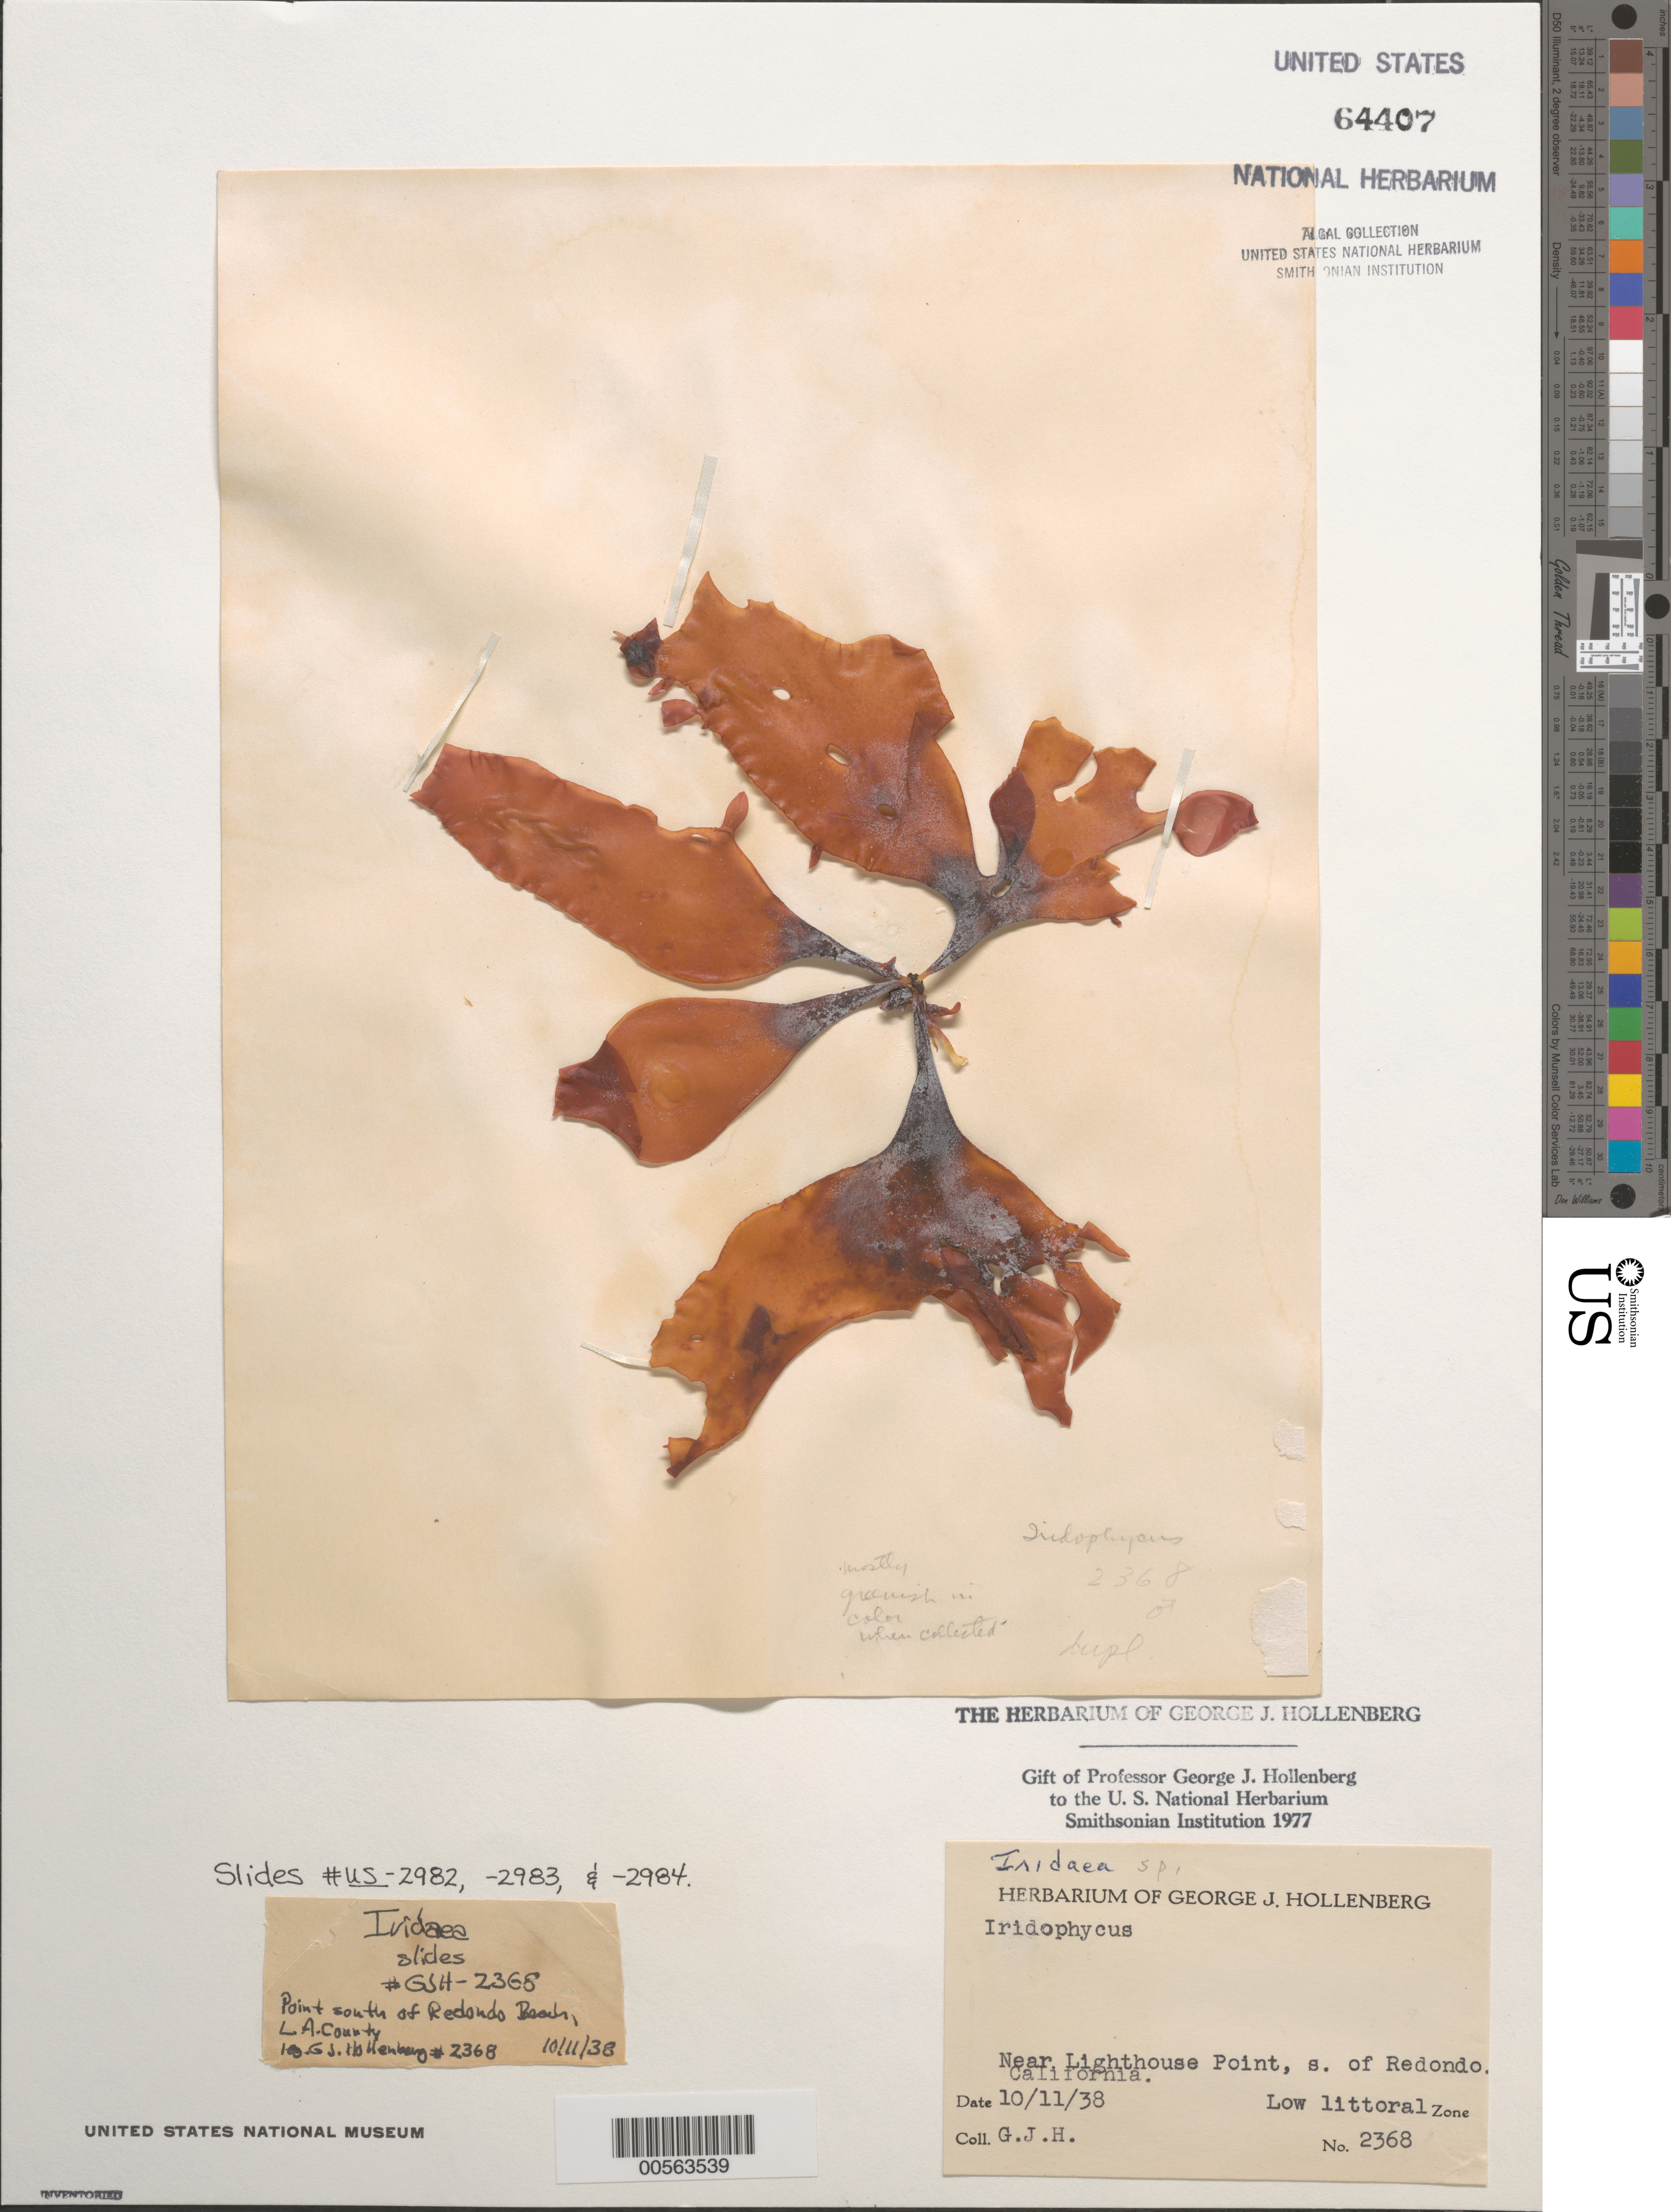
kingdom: Plantae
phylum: Rhodophyta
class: Florideophyceae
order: Gigartinales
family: Gigartinaceae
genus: Iridaea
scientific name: Iridaea sp.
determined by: Hollenberg, George J.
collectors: G. Hollenberg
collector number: GJH 2368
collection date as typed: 11 Oct 1938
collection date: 1938-10-11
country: United States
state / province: California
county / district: Los Angeles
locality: Near Lighthouse Point, south of Redondo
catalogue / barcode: US 64407